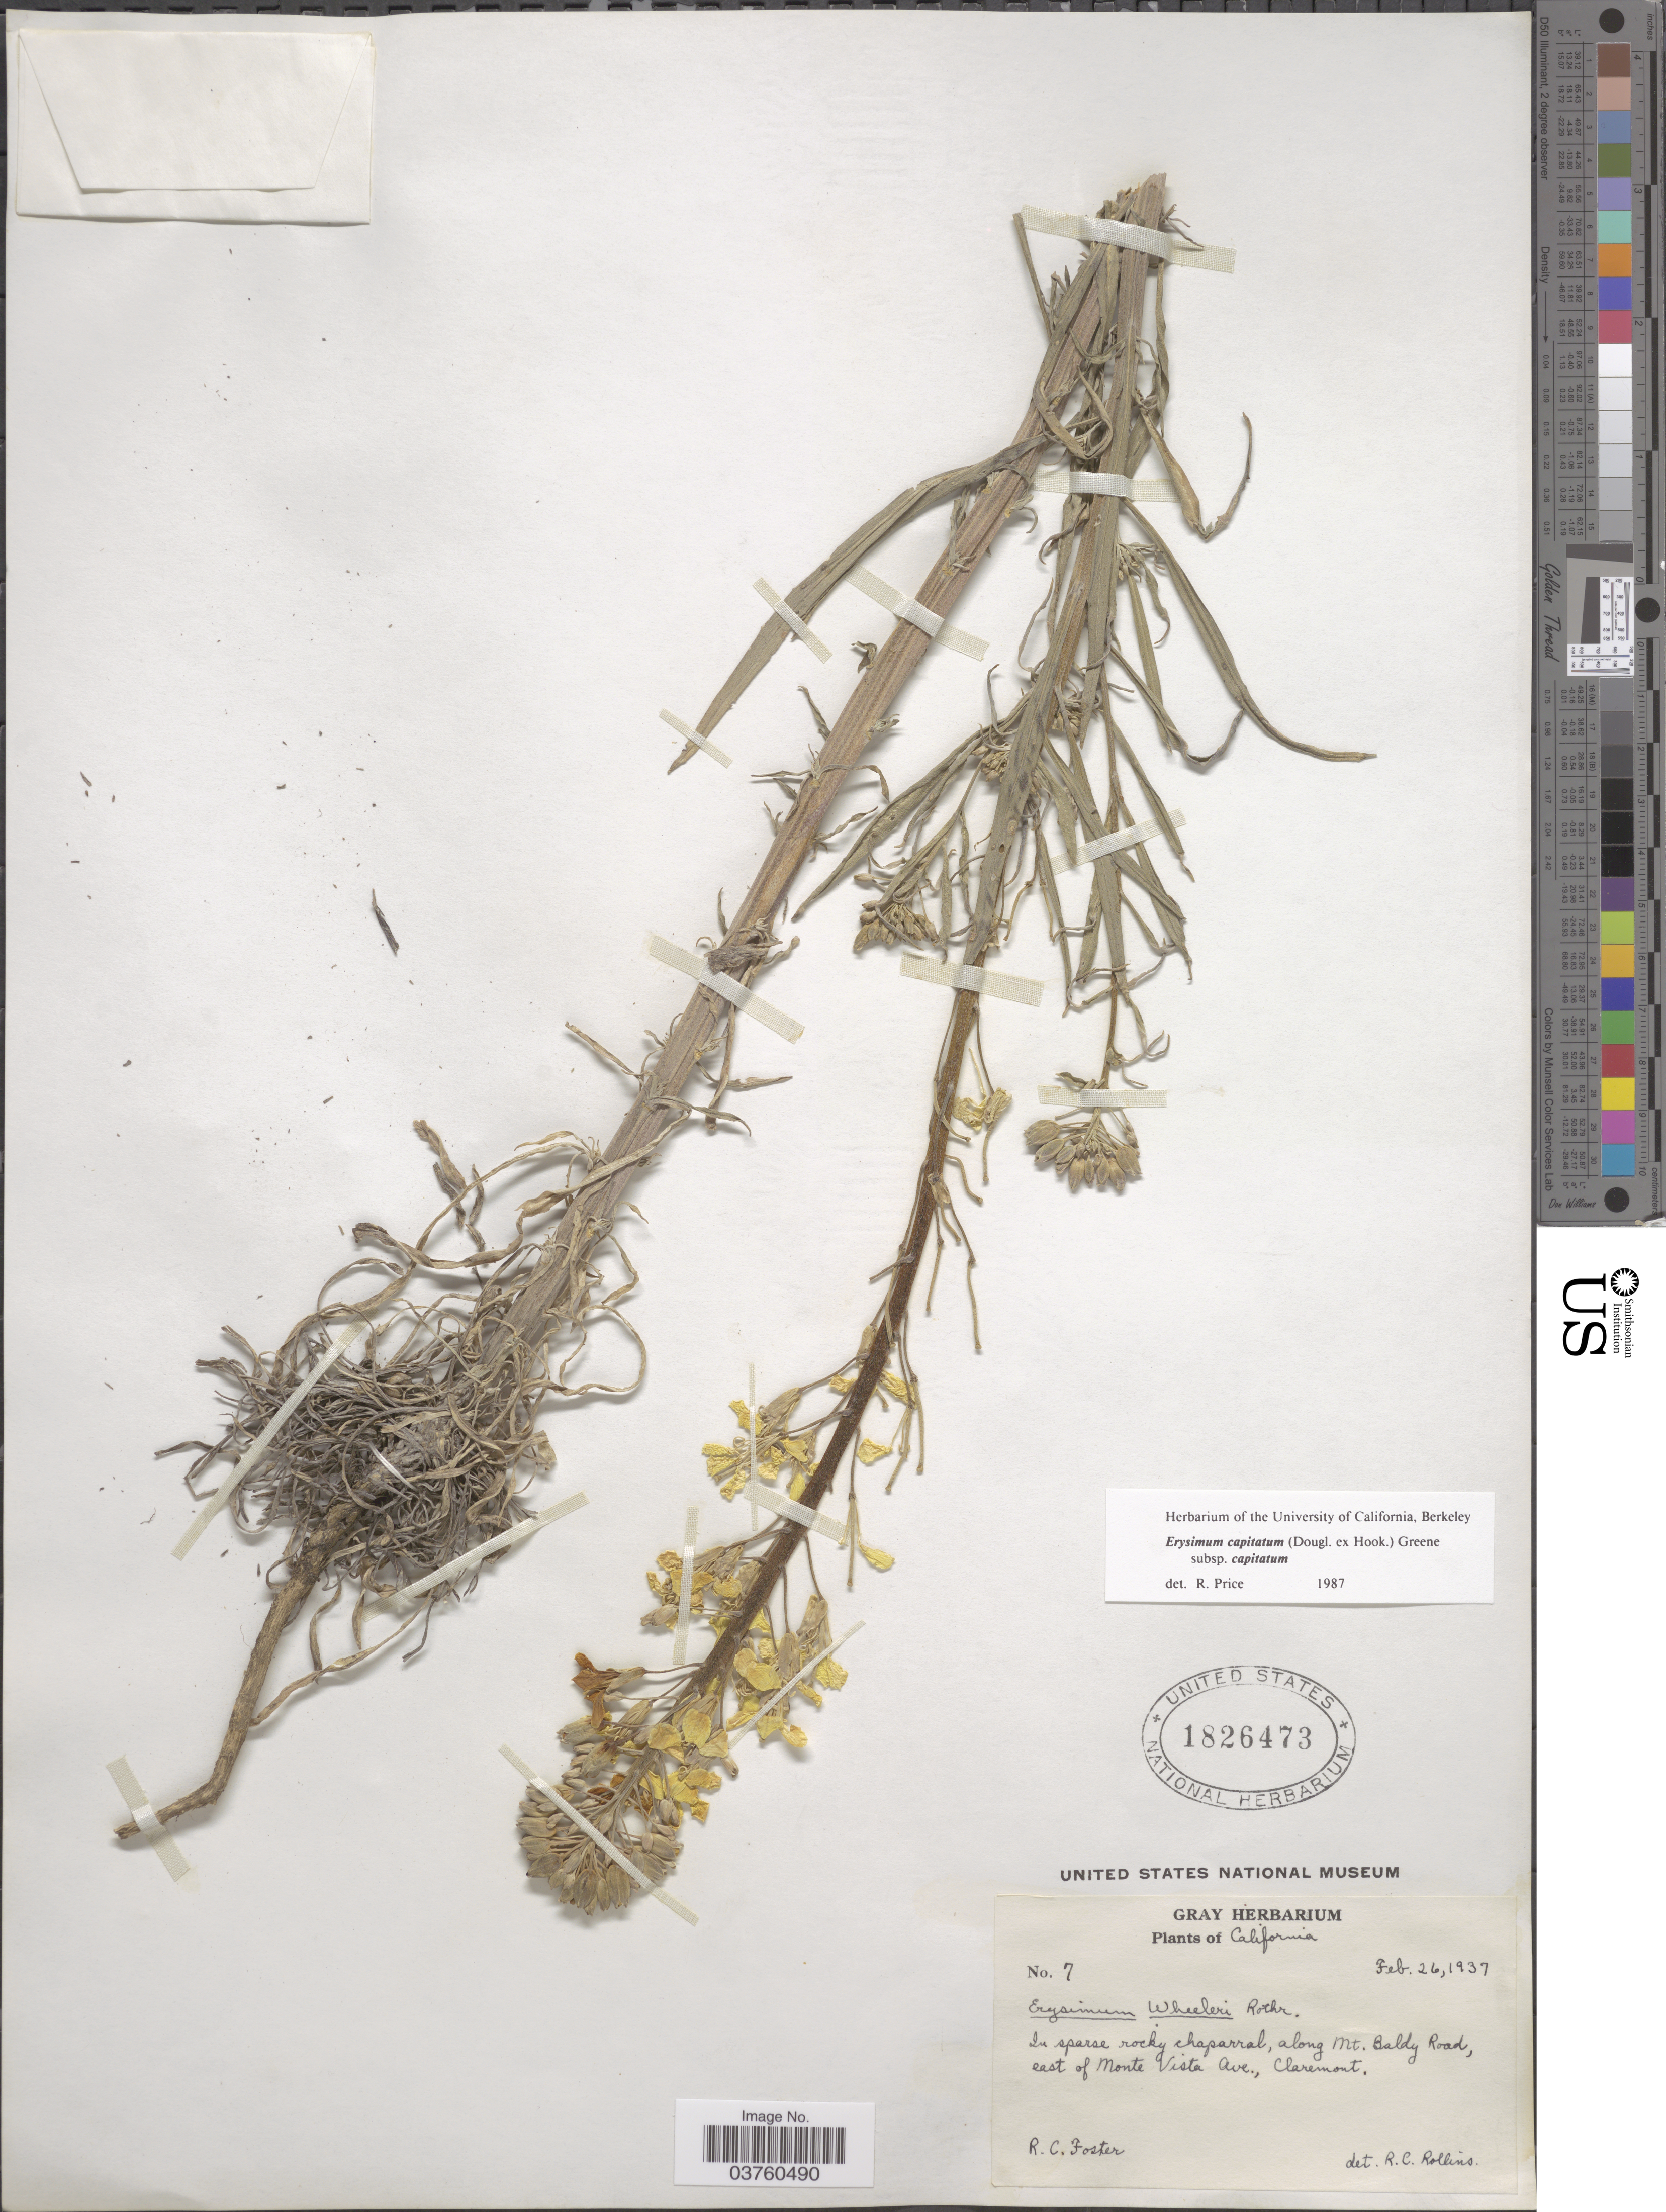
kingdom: Plantae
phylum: Tracheophyta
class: Magnoliopsida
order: Brassicales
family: Brassicaceae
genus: Erysimum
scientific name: Erysimum capitatum subsp. capitatum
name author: (Douglas ex Hook.) Greene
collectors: R. C. Foster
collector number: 7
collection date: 1937-02-26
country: United States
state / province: California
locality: In sparse rocky chaparral, along Mt. Baldy Road, east of Monte Vista Ave., Claremont.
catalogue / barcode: US 1826473